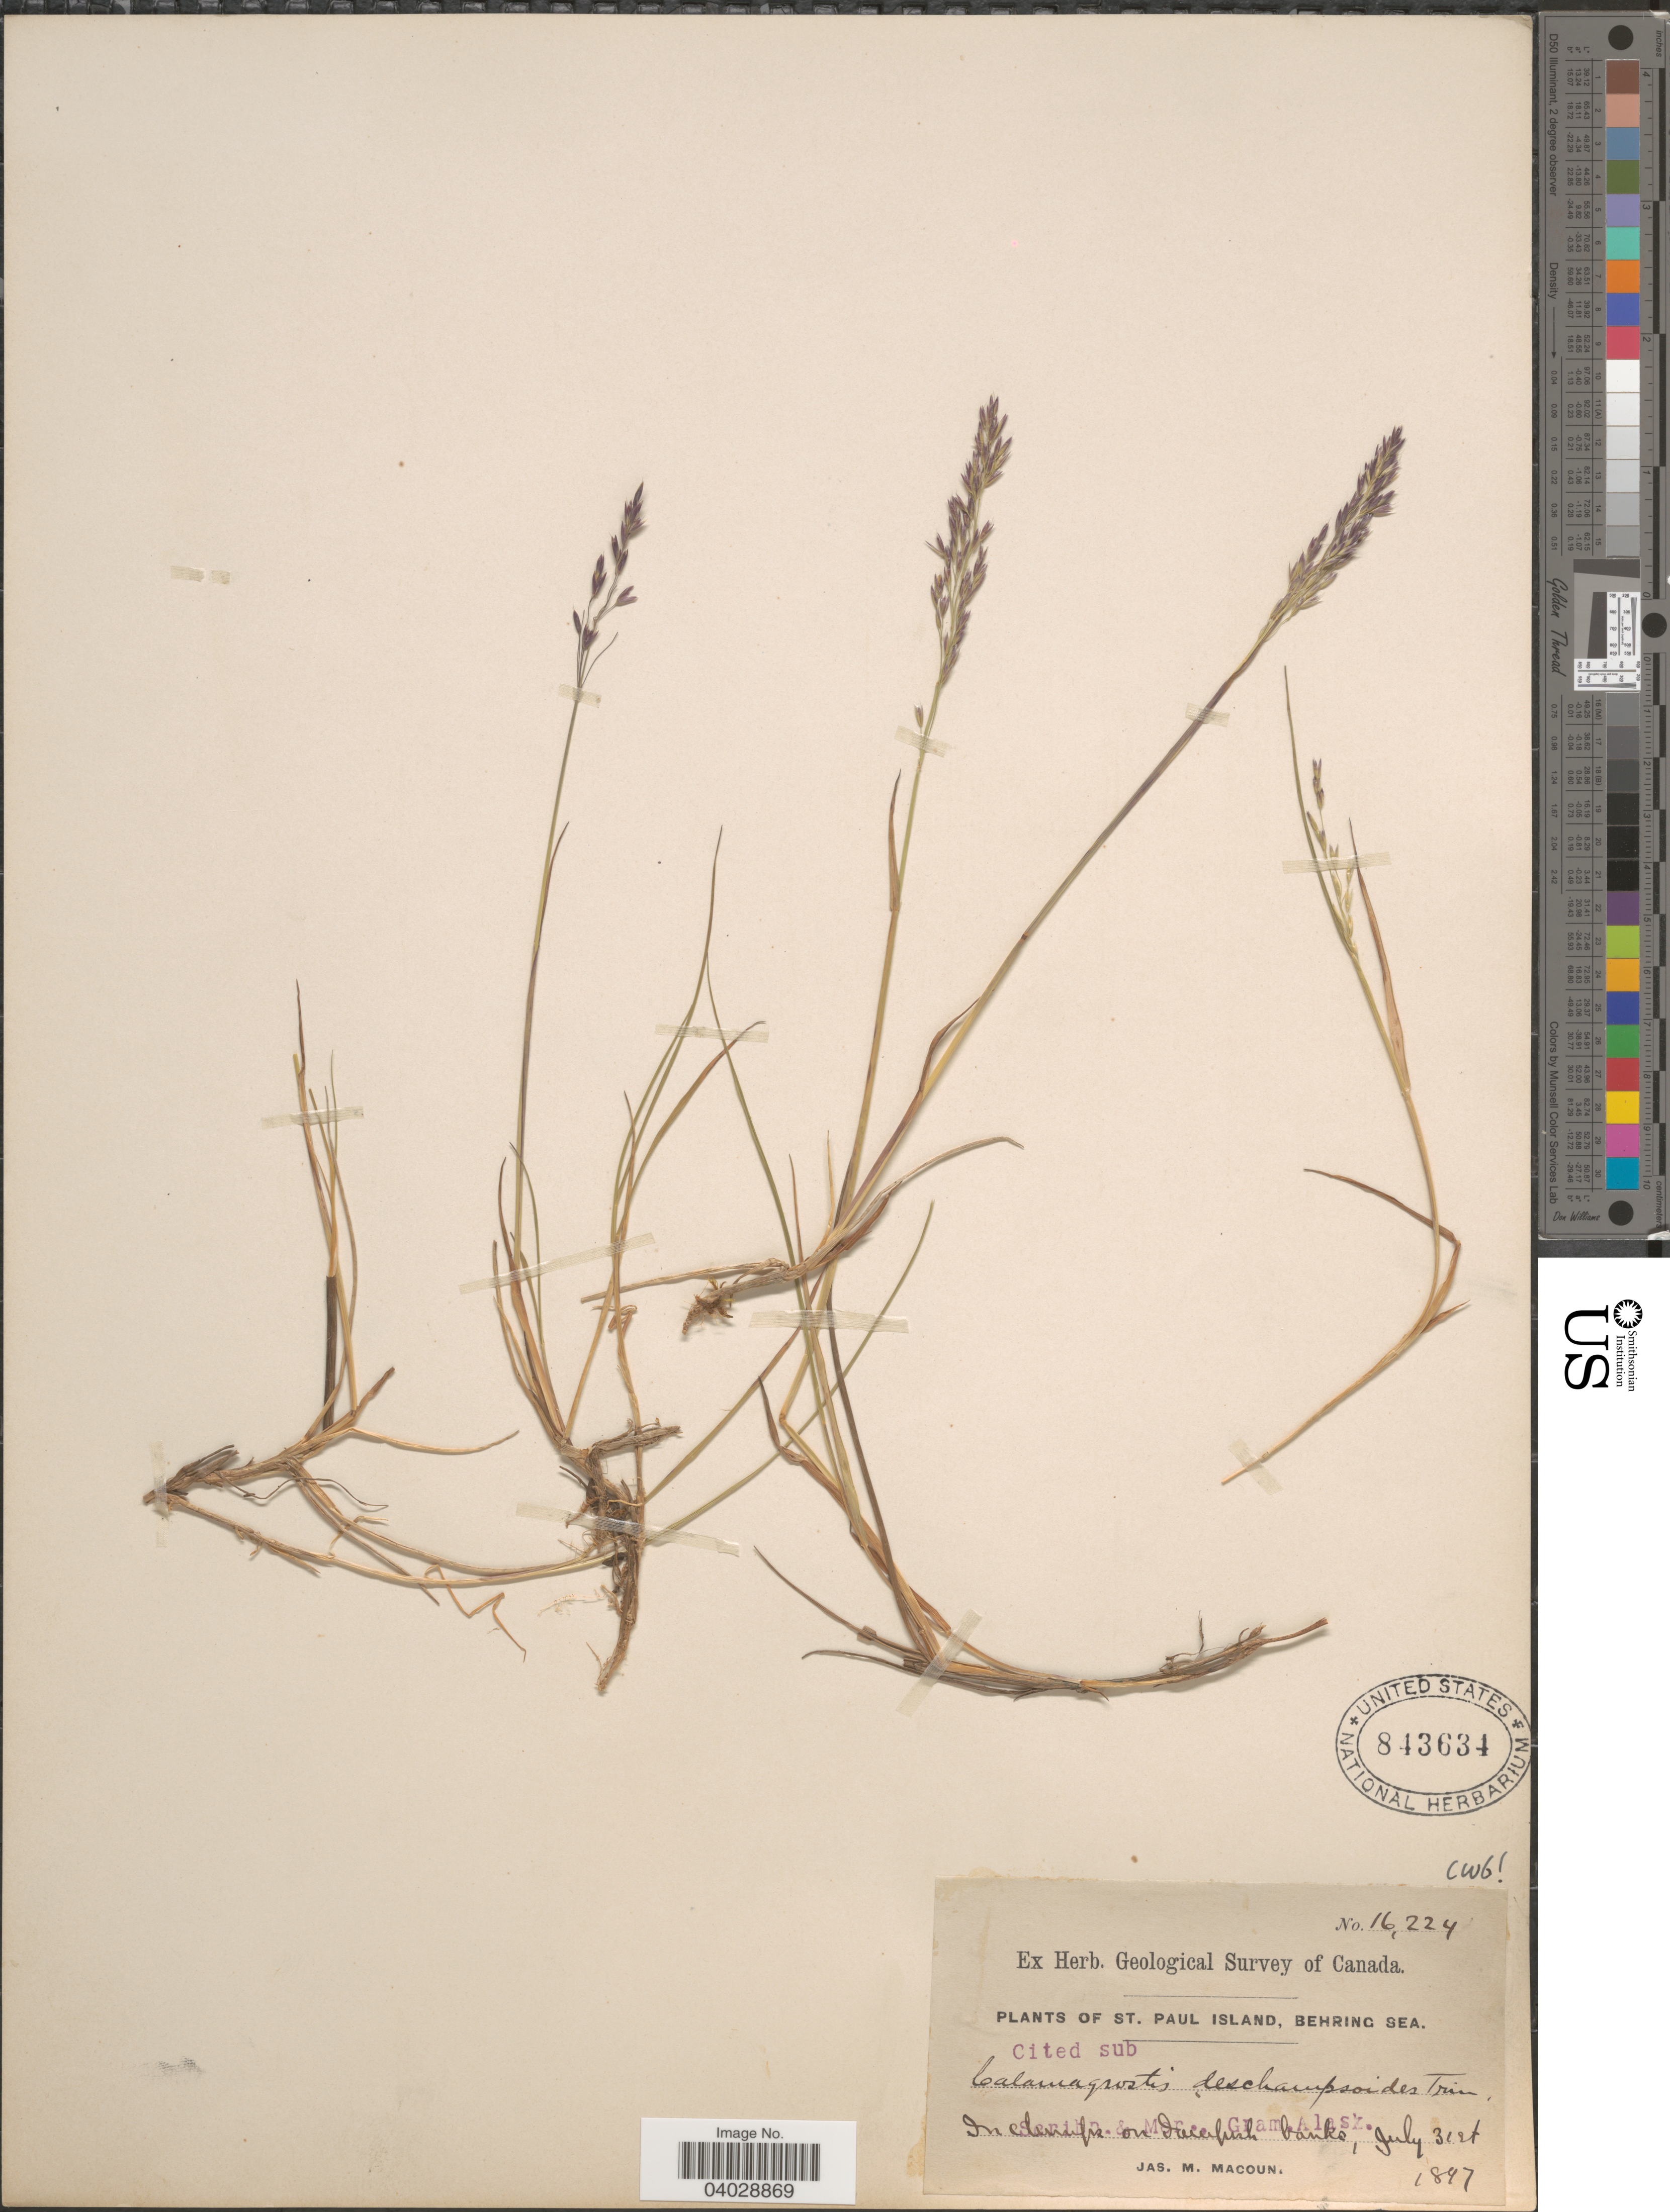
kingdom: Plantae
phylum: Tracheophyta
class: Liliopsida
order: Poales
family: Poaceae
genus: Calamagrostis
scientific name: Calamagrostis deschampsioides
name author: Trin.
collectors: J. M. Macoun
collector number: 16224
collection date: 1897-07-31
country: United States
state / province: Alaska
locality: St. Paul Island, Behring Sea.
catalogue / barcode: US 843634